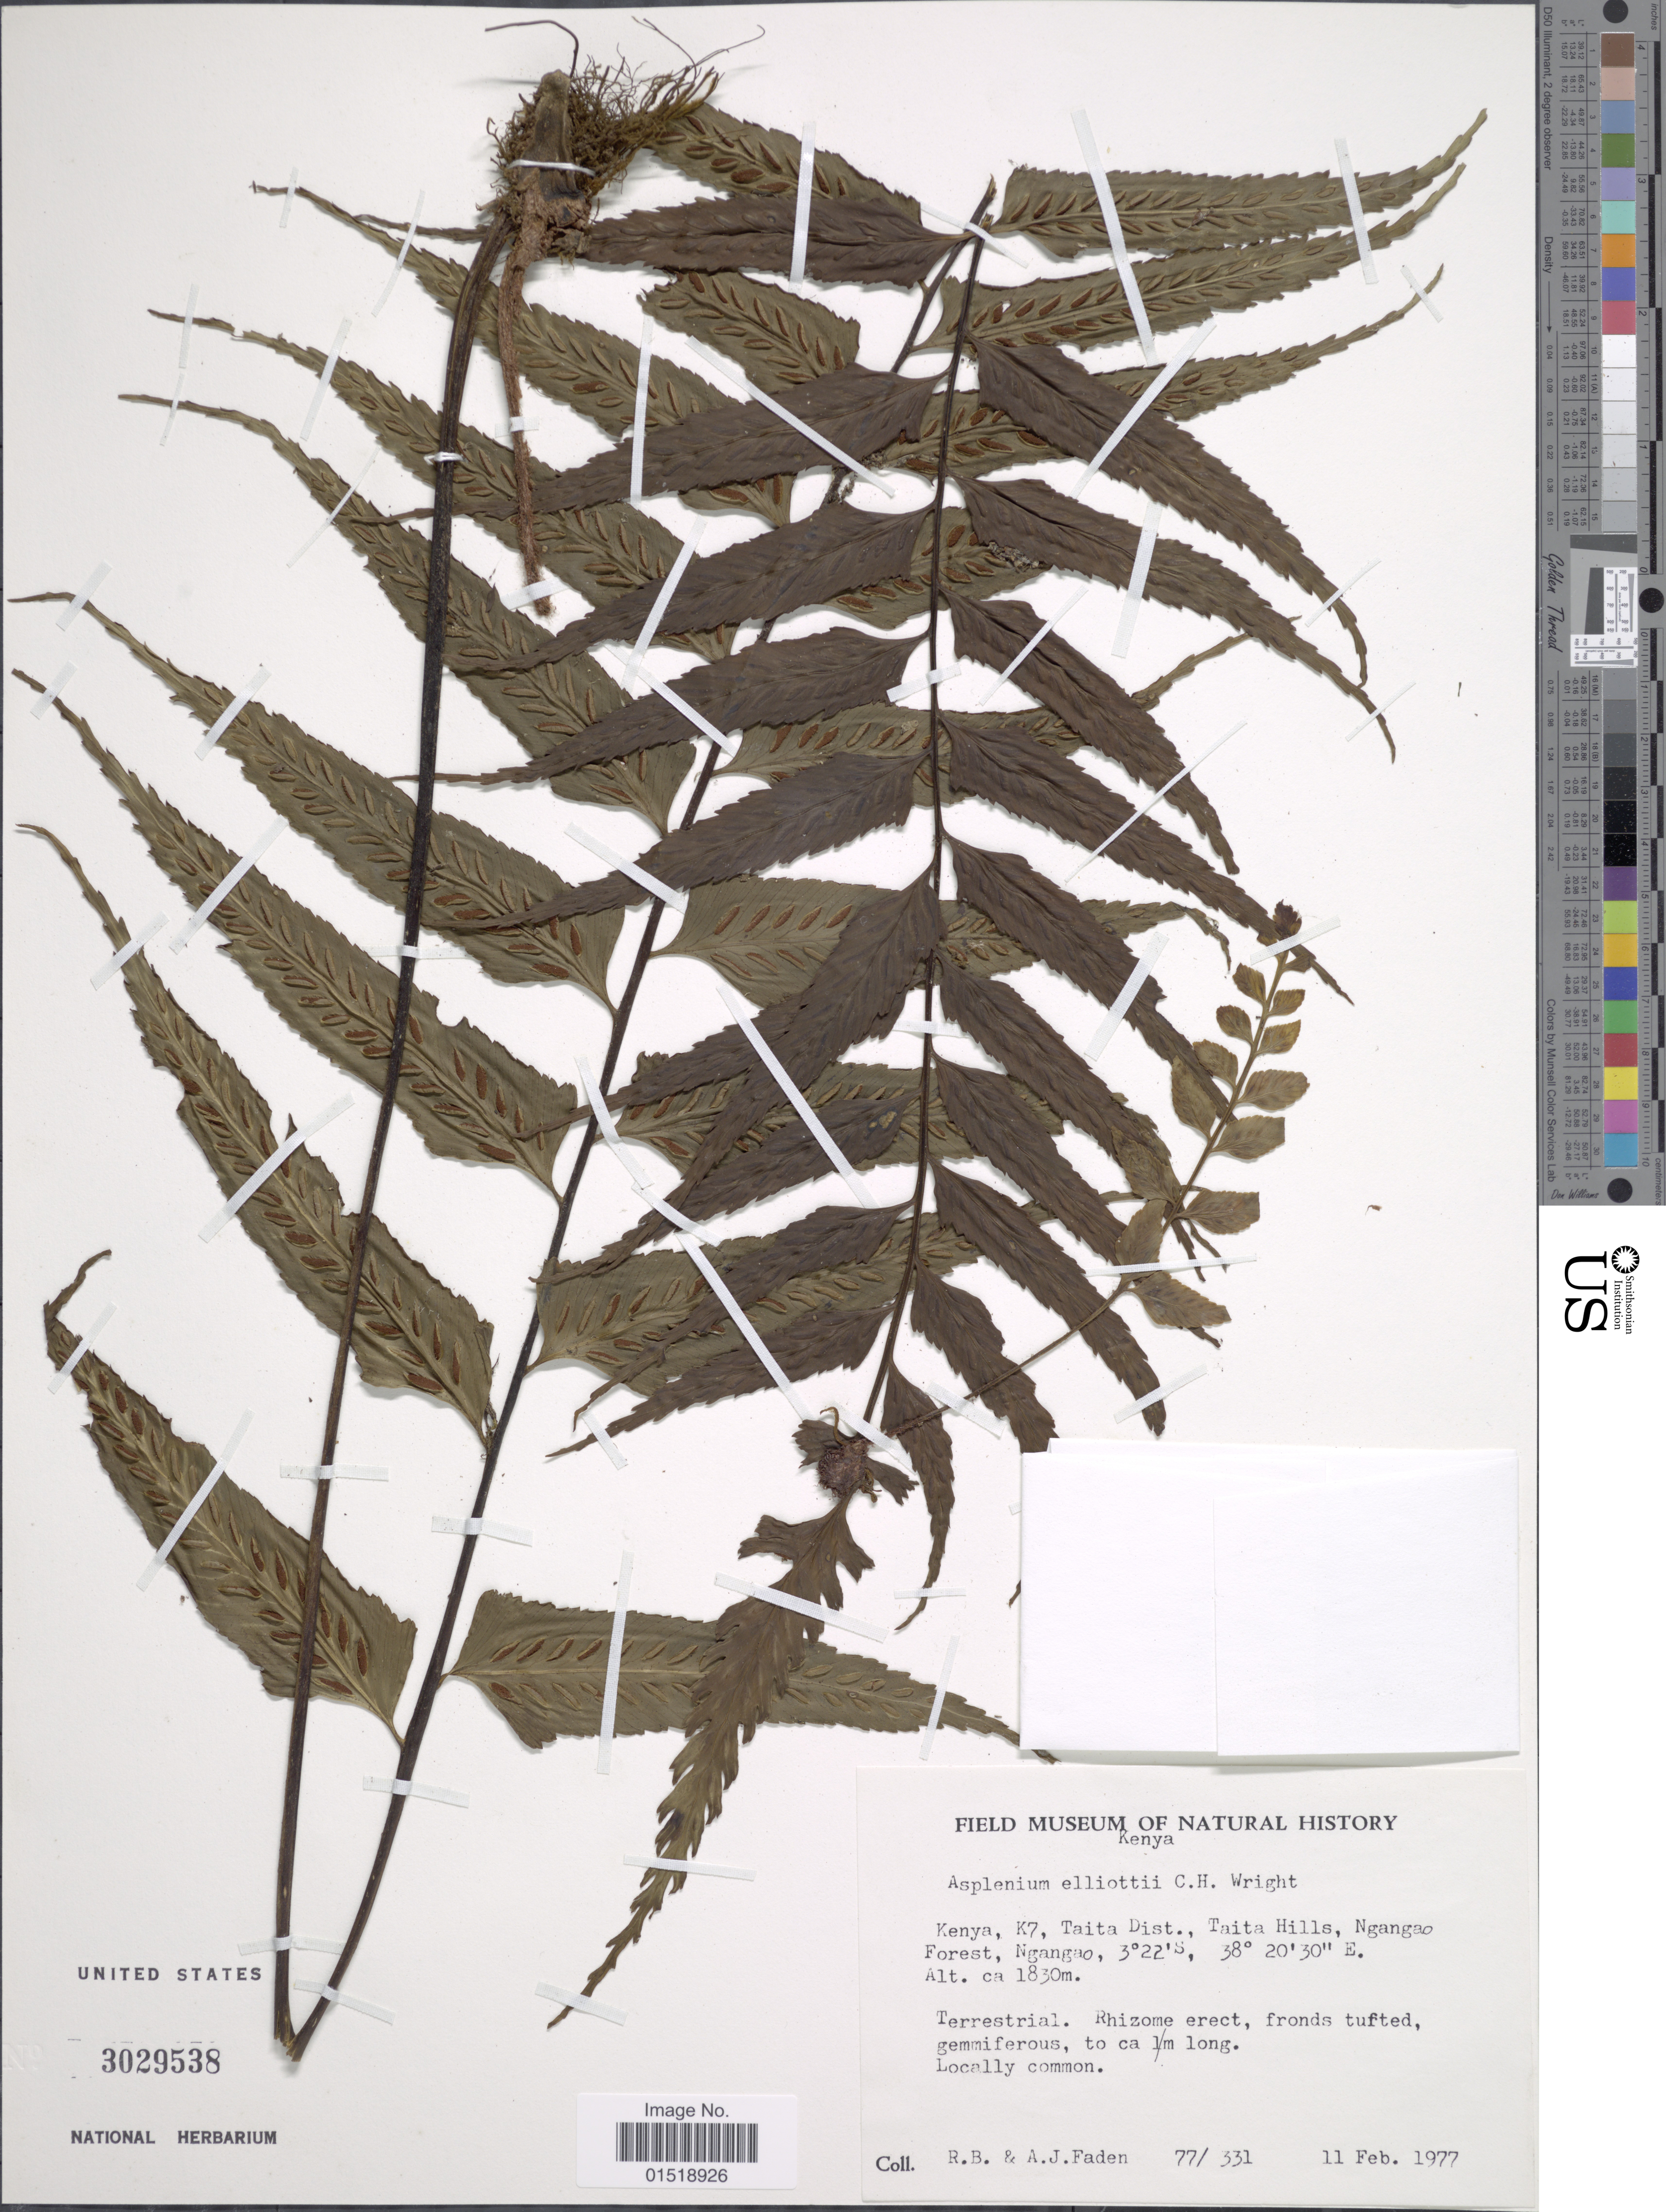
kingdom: Plantae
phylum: Tracheophyta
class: Polypodiopsida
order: Polypodiales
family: Aspleniaceae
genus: Asplenium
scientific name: Asplenium elliottii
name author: C.H. Wright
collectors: R. B. Faden & A. J. Faden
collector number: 77/331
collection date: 1977-02-11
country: Kenya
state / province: Taita Taveta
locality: Kenya, K7, Taita Dist., Taita Hills, Ngangao Forest, Ngangao.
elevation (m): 1830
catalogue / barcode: US 3029538